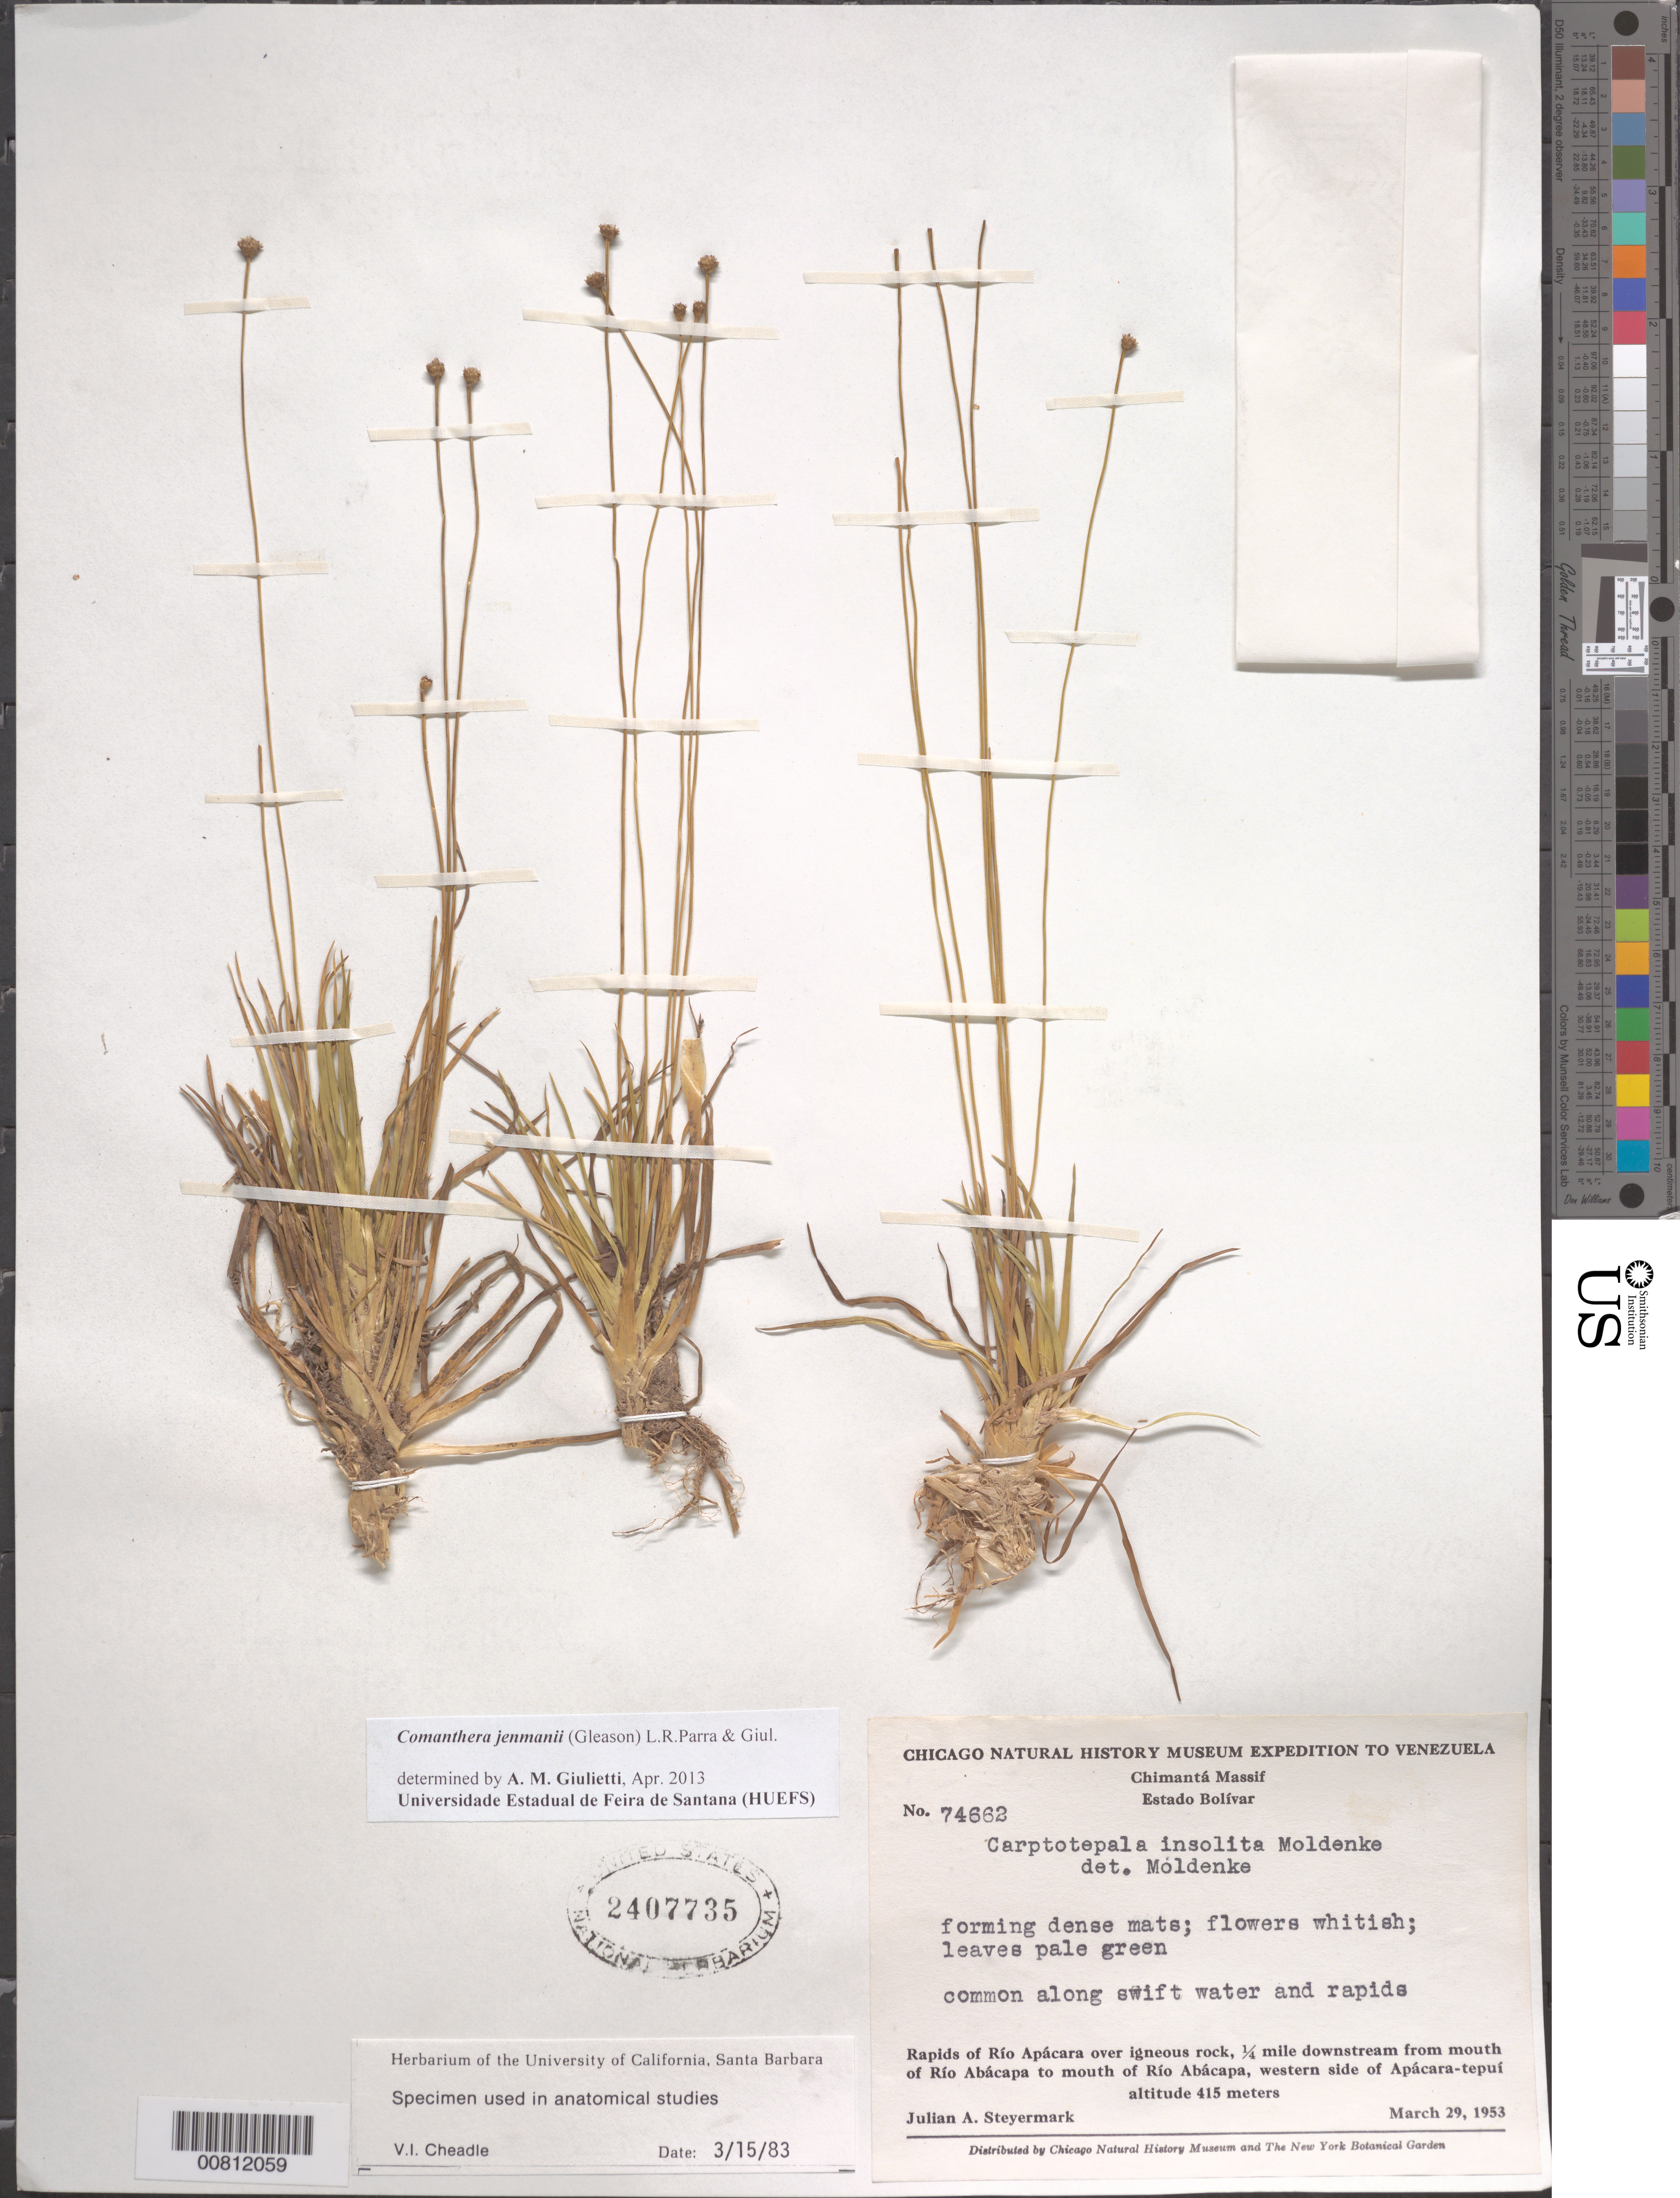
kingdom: Plantae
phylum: Tracheophyta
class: Liliopsida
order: Poales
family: Eriocaulaceae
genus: Comanthera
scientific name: Comanthera jenmanii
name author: (Gleason) L.R. Parra & Giul.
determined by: Giulietti, Ana M.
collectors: J. Steyermark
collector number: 74662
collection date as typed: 29-Mar-53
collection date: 1953-03-29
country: Venezuela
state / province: Bolívar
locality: Río Apácara, 1/4 mile downstream from mouth of Río Abácapa, W-side of Apácara-tepuí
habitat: Along swift water and rapids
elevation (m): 415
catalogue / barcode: US 2407735